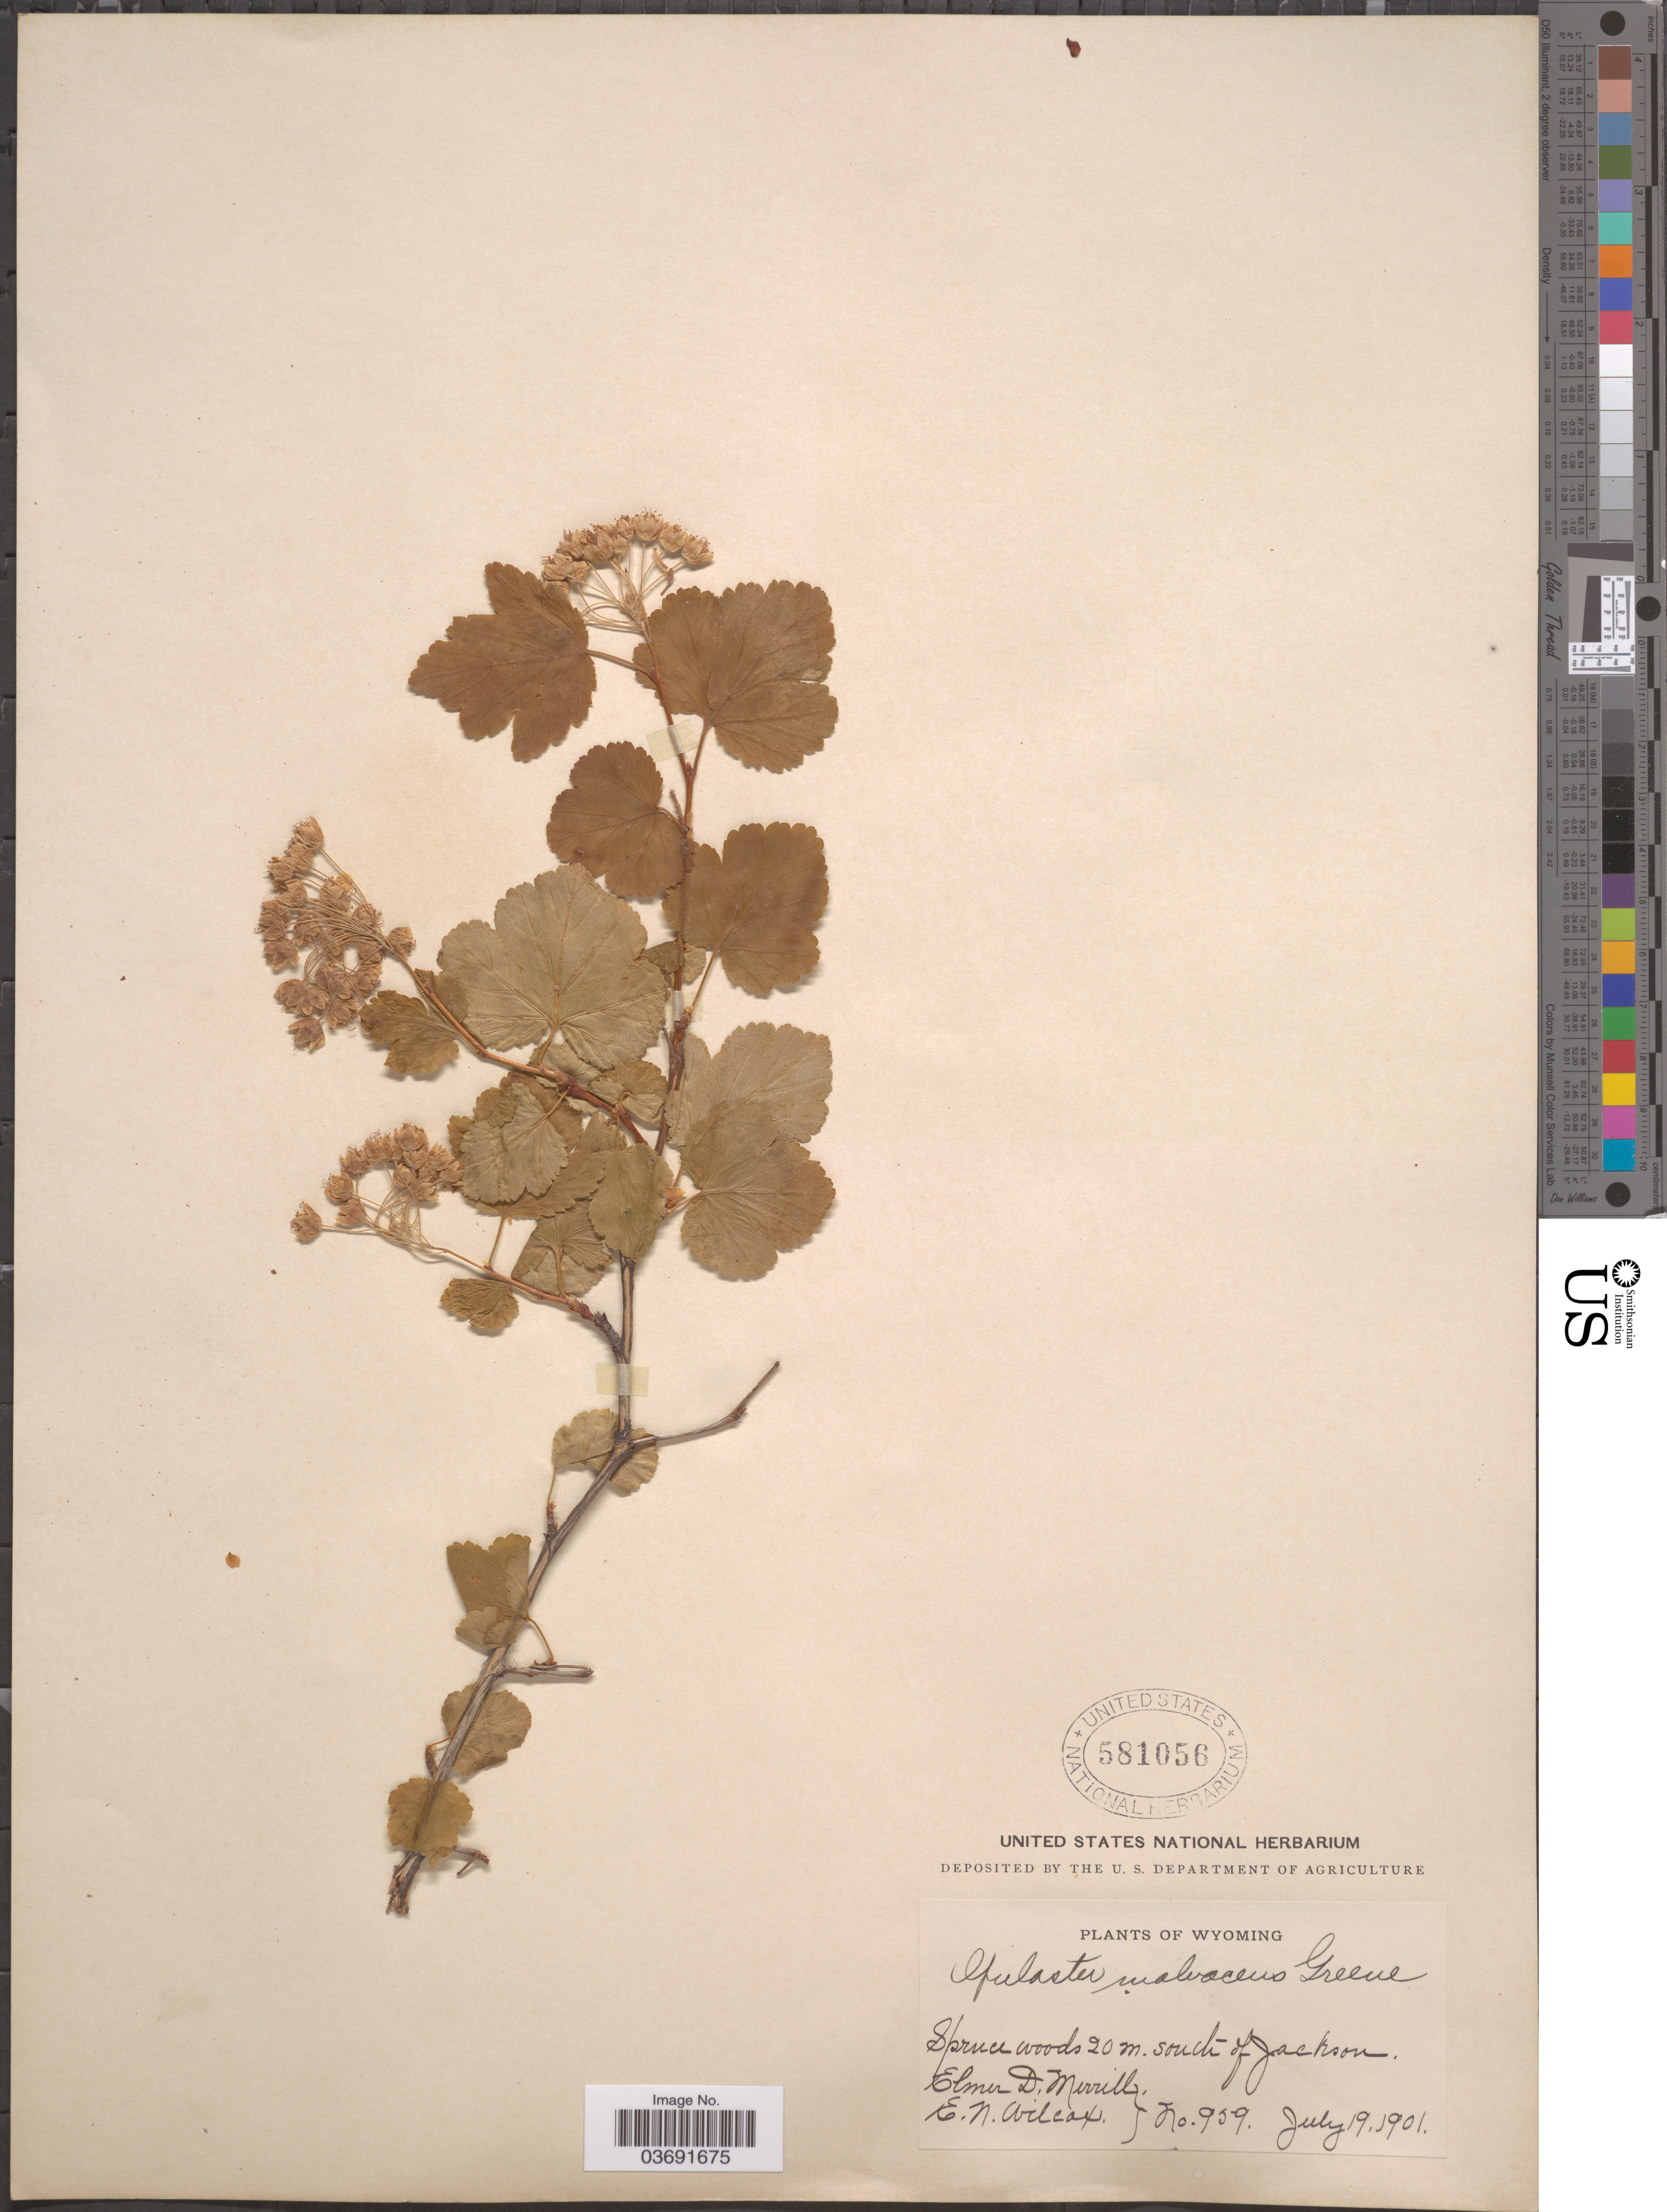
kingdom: Plantae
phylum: Tracheophyta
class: Magnoliopsida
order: Rosales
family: Rosaceae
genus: Physocarpus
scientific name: Physocarpus malvaceus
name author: (Greene) Kuntze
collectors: E. D. Merrill & E. Wilcox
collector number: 959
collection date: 1901-07-19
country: United States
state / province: Wyoming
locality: Spruce woods 20 m. south of Jackson.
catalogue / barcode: US 581056